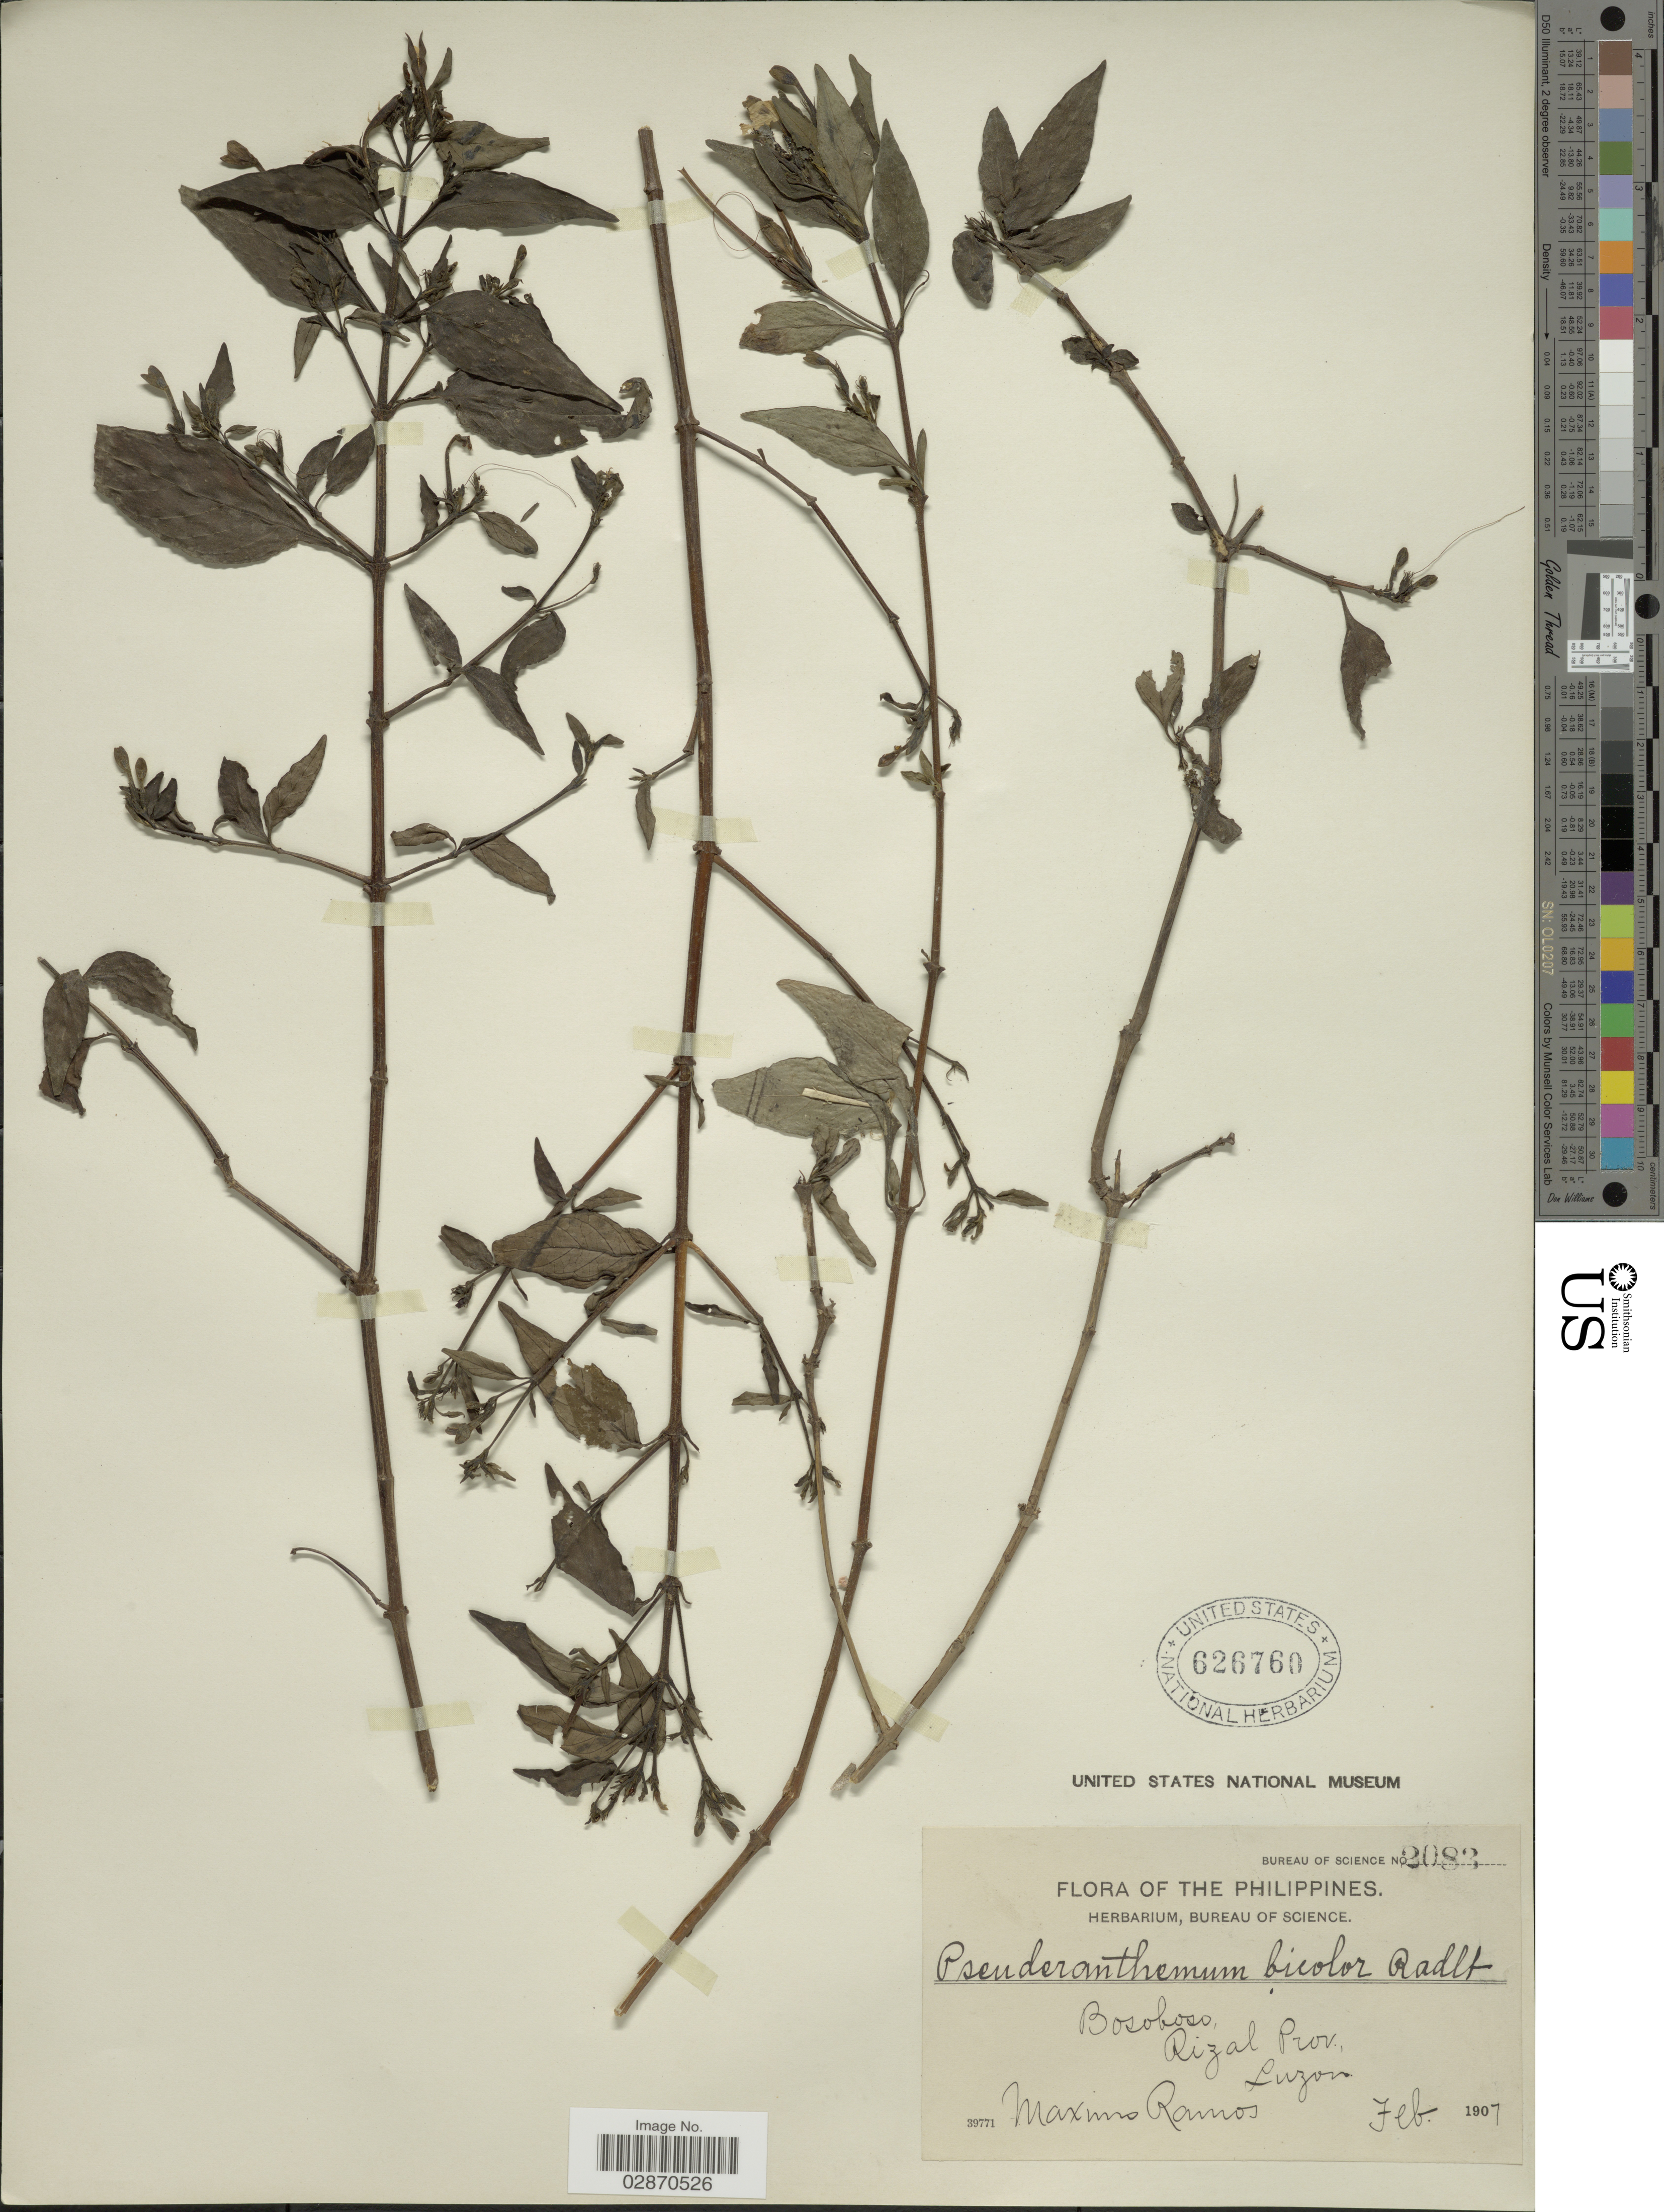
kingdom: Plantae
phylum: Tracheophyta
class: Magnoliopsida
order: Lamiales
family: Acanthaceae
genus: Pseuderanthemum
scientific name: Pseuderanthemum pulchellum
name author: (Andrews) Merr.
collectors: M. Ramos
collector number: Bureau of Science 2083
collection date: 1907-02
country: Philippines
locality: Bosoboso, Rizal Prov., Luzon.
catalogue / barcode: US 626760